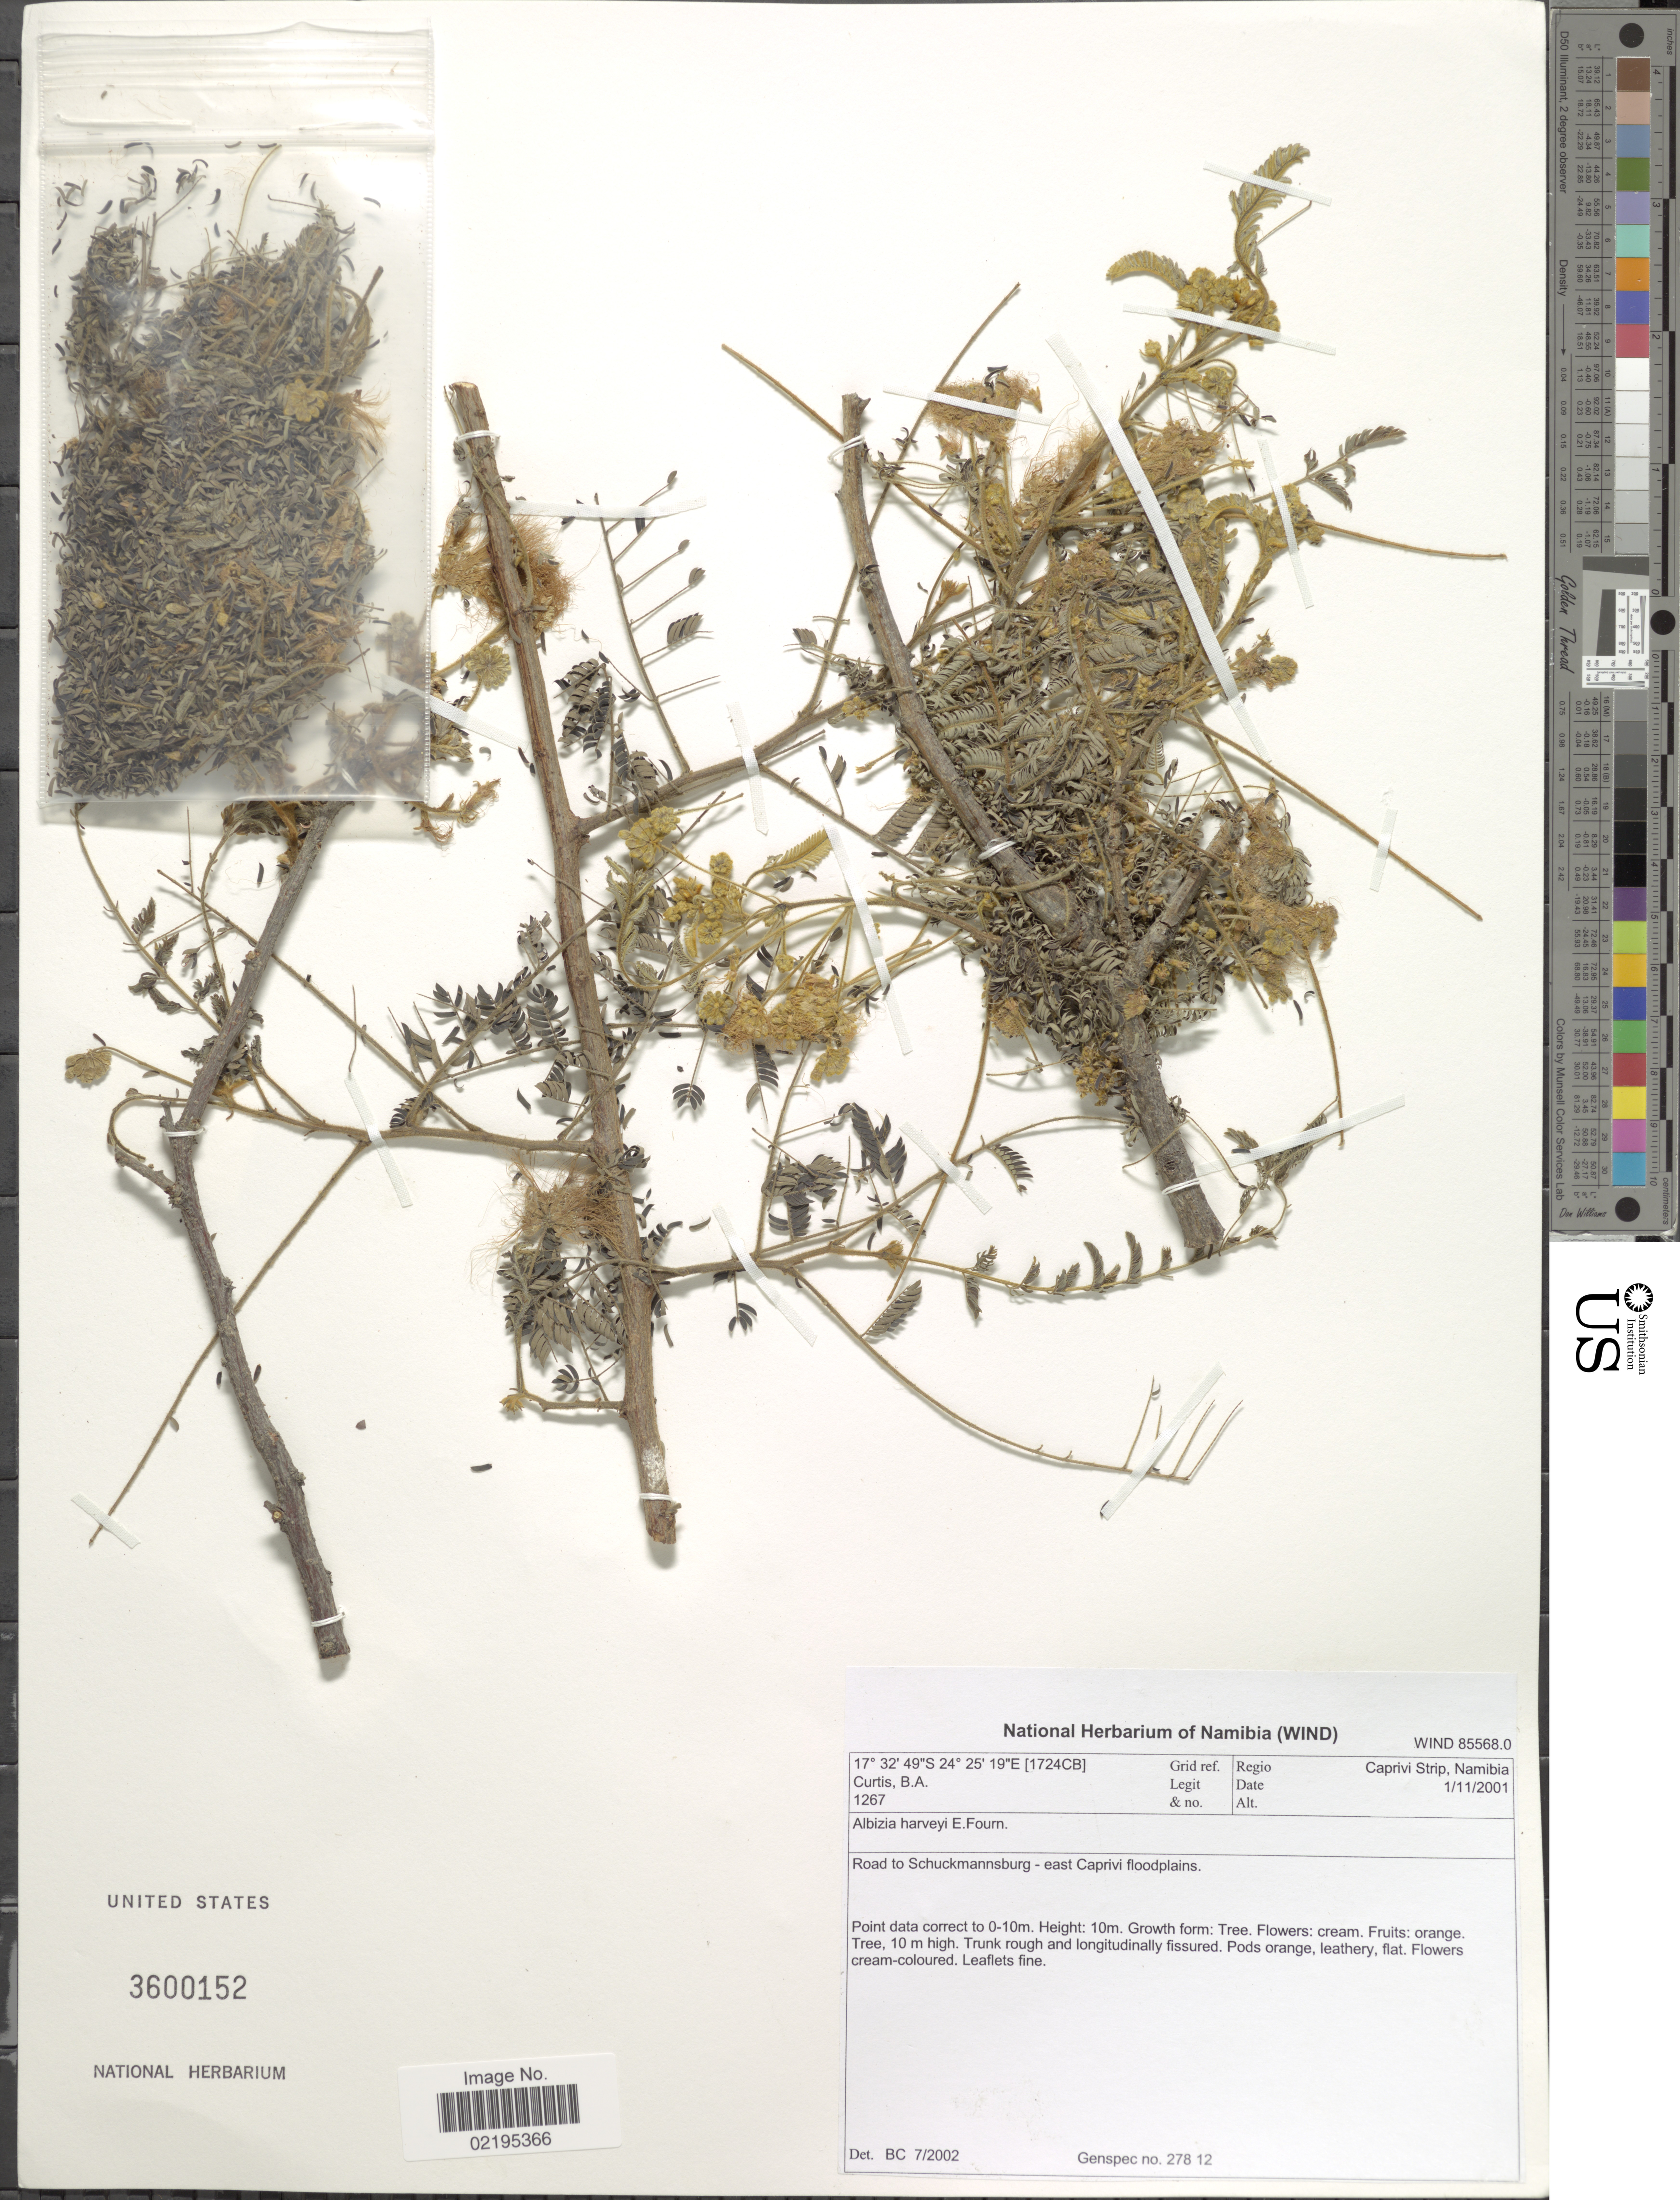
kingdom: Plantae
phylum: Tracheophyta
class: Magnoliopsida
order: Fabales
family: Fabaceae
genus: Albizia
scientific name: Albizia harveyi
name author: E. Fourn.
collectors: B. A. Curtis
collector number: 1267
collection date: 2001-11-01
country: Namibia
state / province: Caprivi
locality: Road to Schuckmannsburg - east Caprivi floodplains (1724CB)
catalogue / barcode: US 3600152